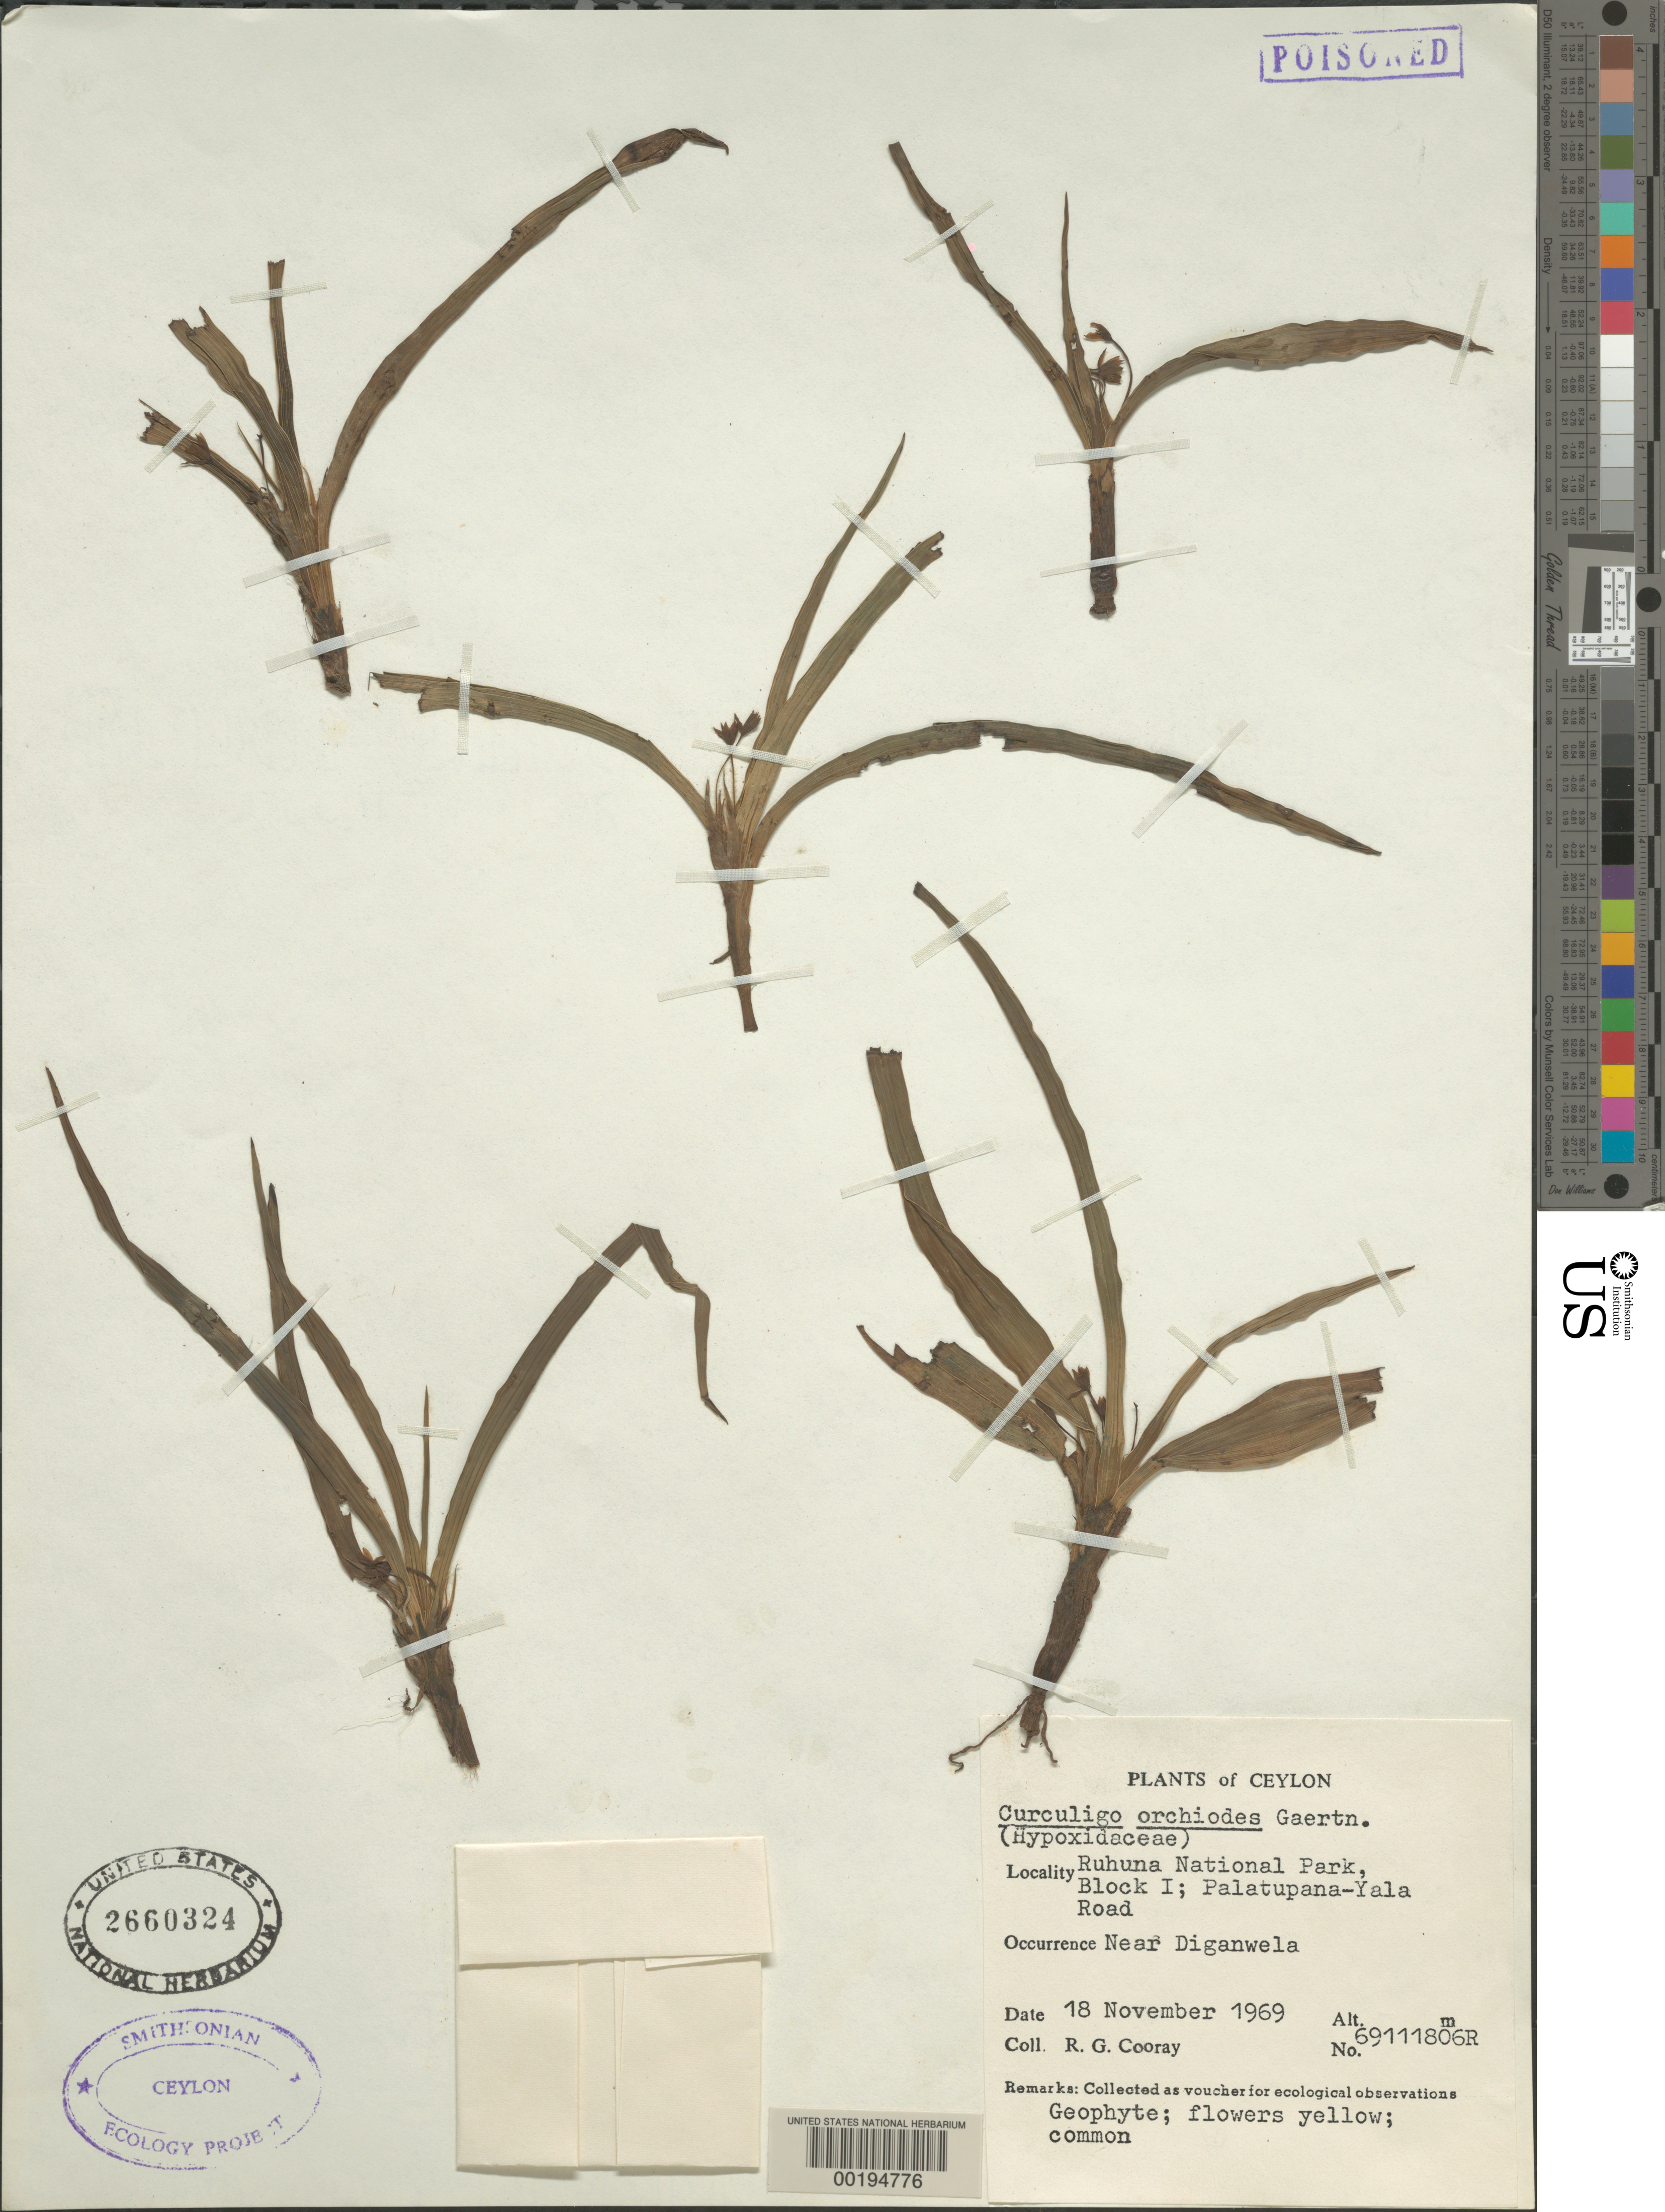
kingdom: Plantae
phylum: Tracheophyta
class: Liliopsida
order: Asparagales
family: Hypoxidaceae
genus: Curculigo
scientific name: Curculigo orchioides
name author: Gaertn.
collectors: R. Cooray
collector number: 69111806r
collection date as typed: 18 Nov 1969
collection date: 1969-11-18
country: Sri Lanka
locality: Ruhuna national park, block i; palatupana-yala road; near diganwela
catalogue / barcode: US 2660324